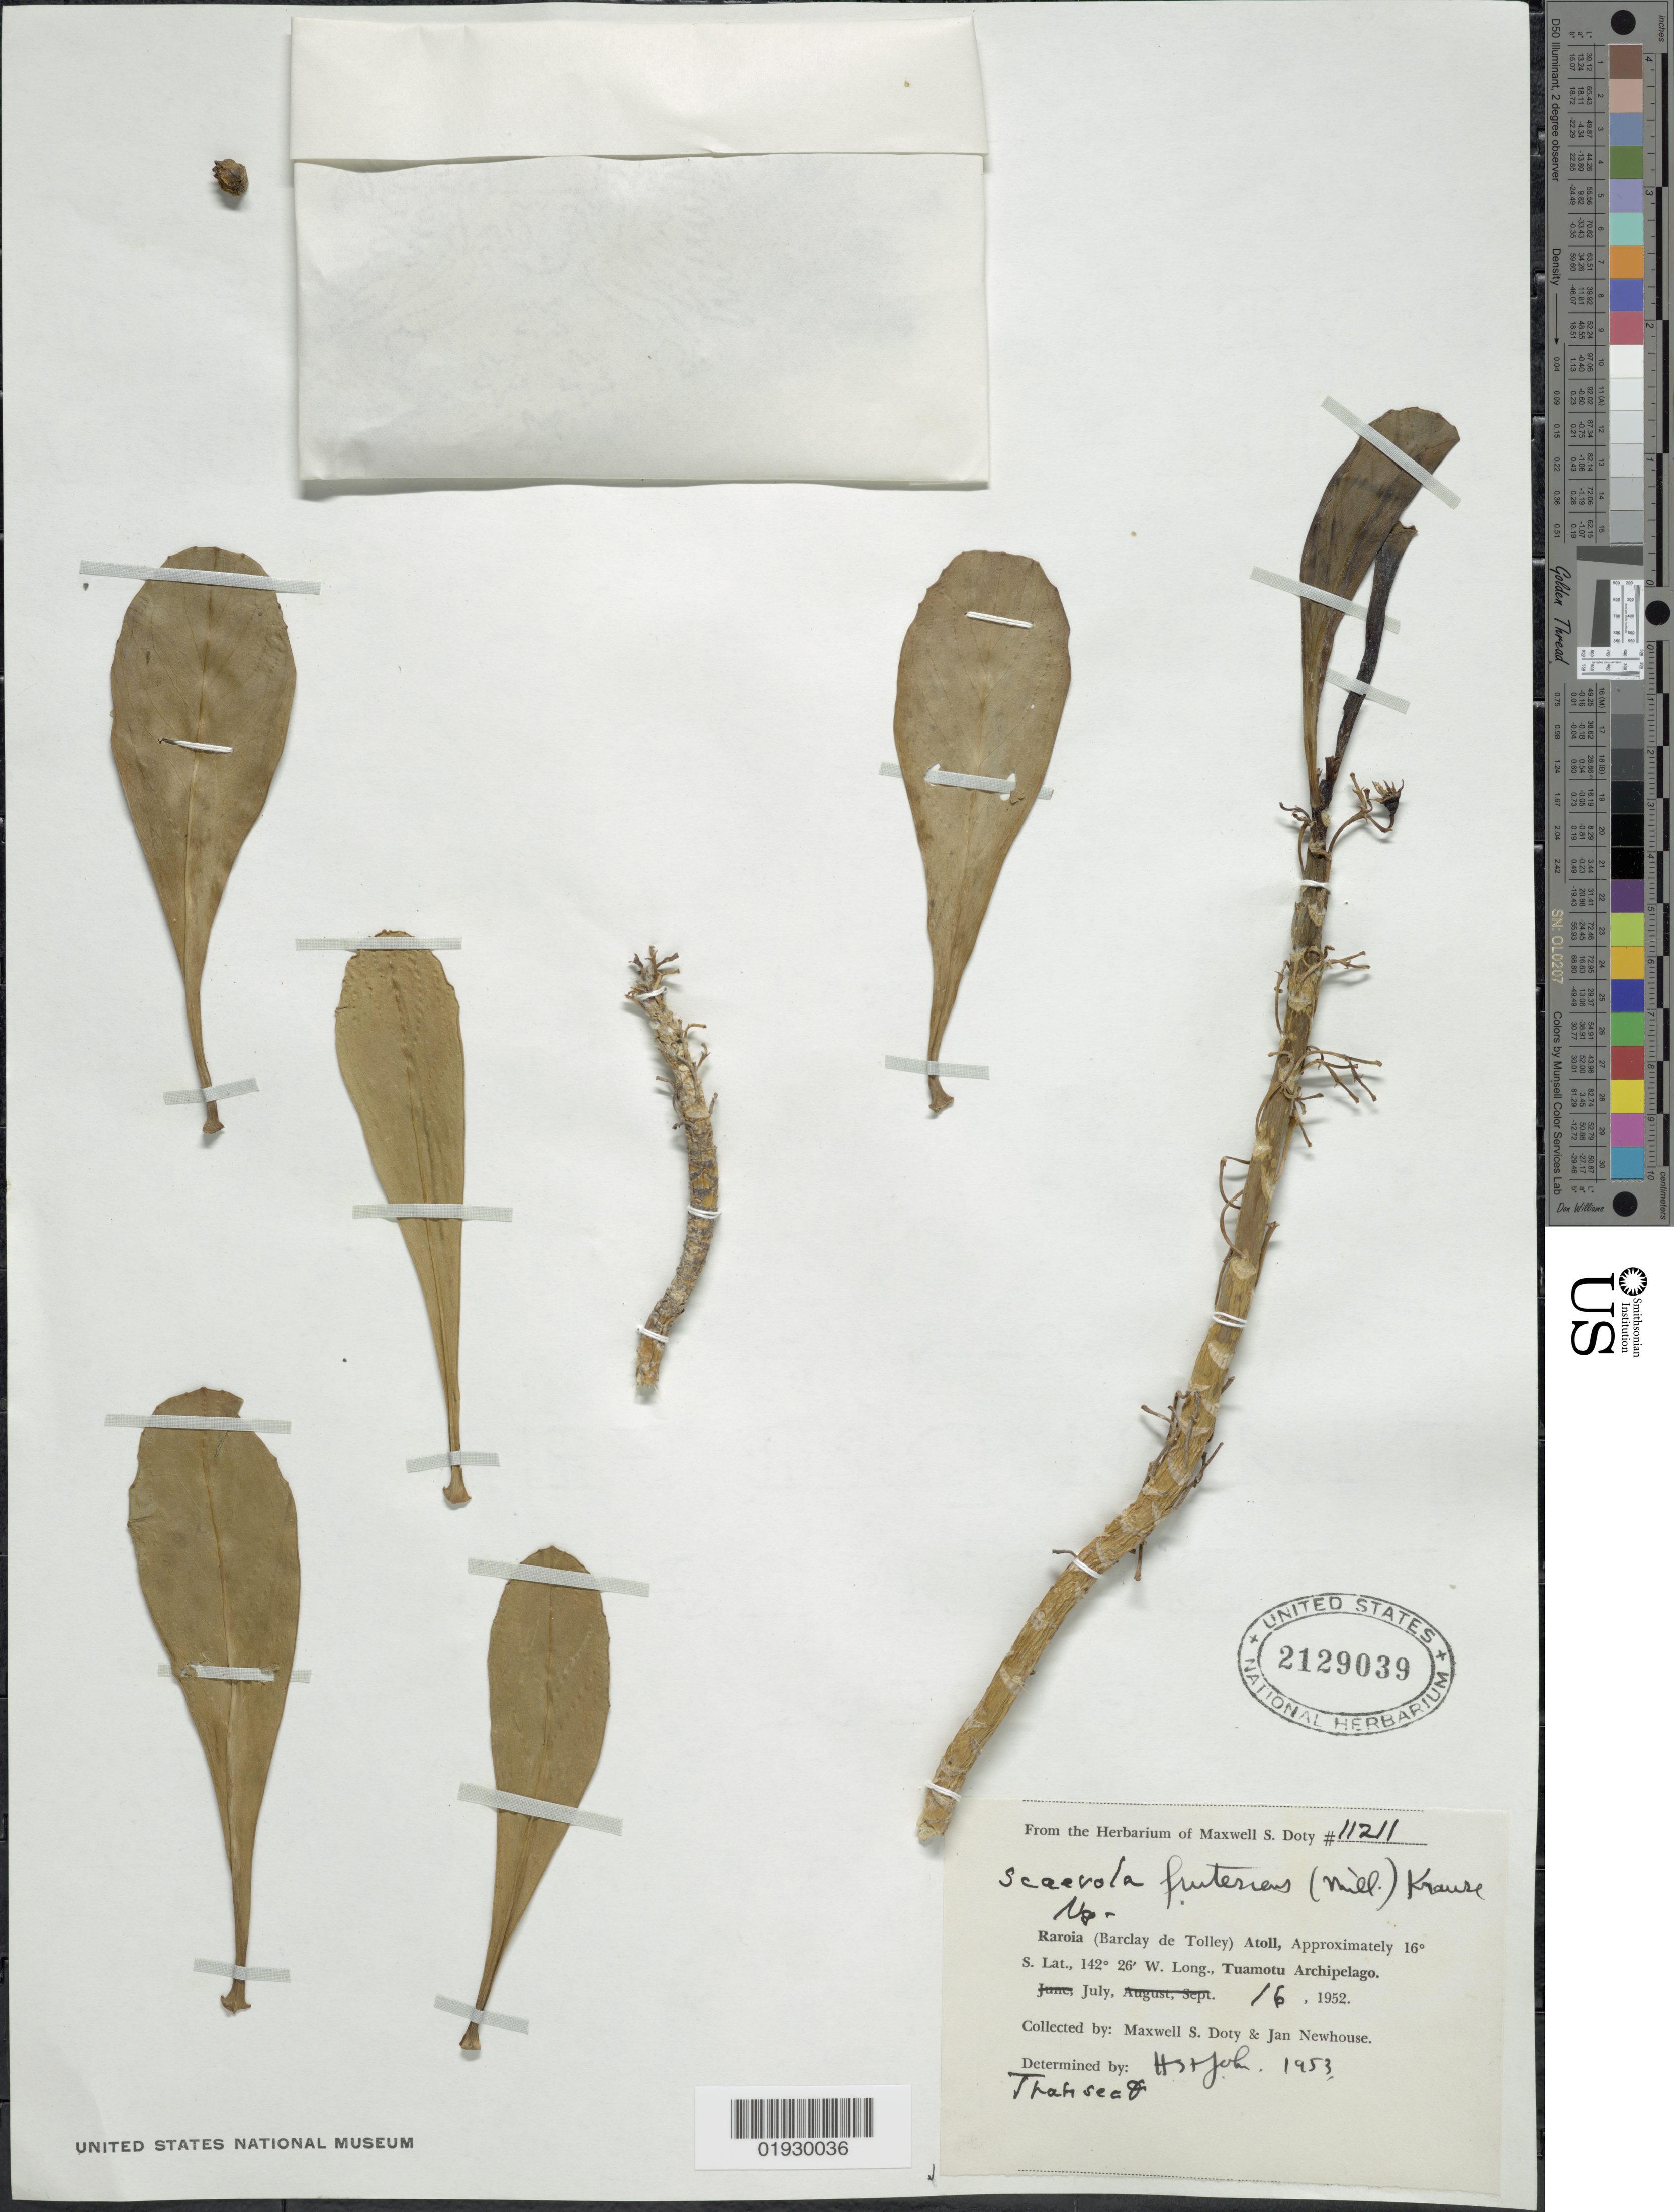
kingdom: Plantae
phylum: Tracheophyta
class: Magnoliopsida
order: Asterales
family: Goodeniaceae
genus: Scaevola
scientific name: Scaevola taccada var. tuamotensis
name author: H. St. John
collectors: M. S. Doty & J. Newhouse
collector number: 11211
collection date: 1952-07-16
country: French Polynesia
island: Raroia [Barclay de Tolley] Atoll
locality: Raroia (Barclay de Tolley) Atoll, Tuamotu Archipelago.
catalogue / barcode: US 2129039